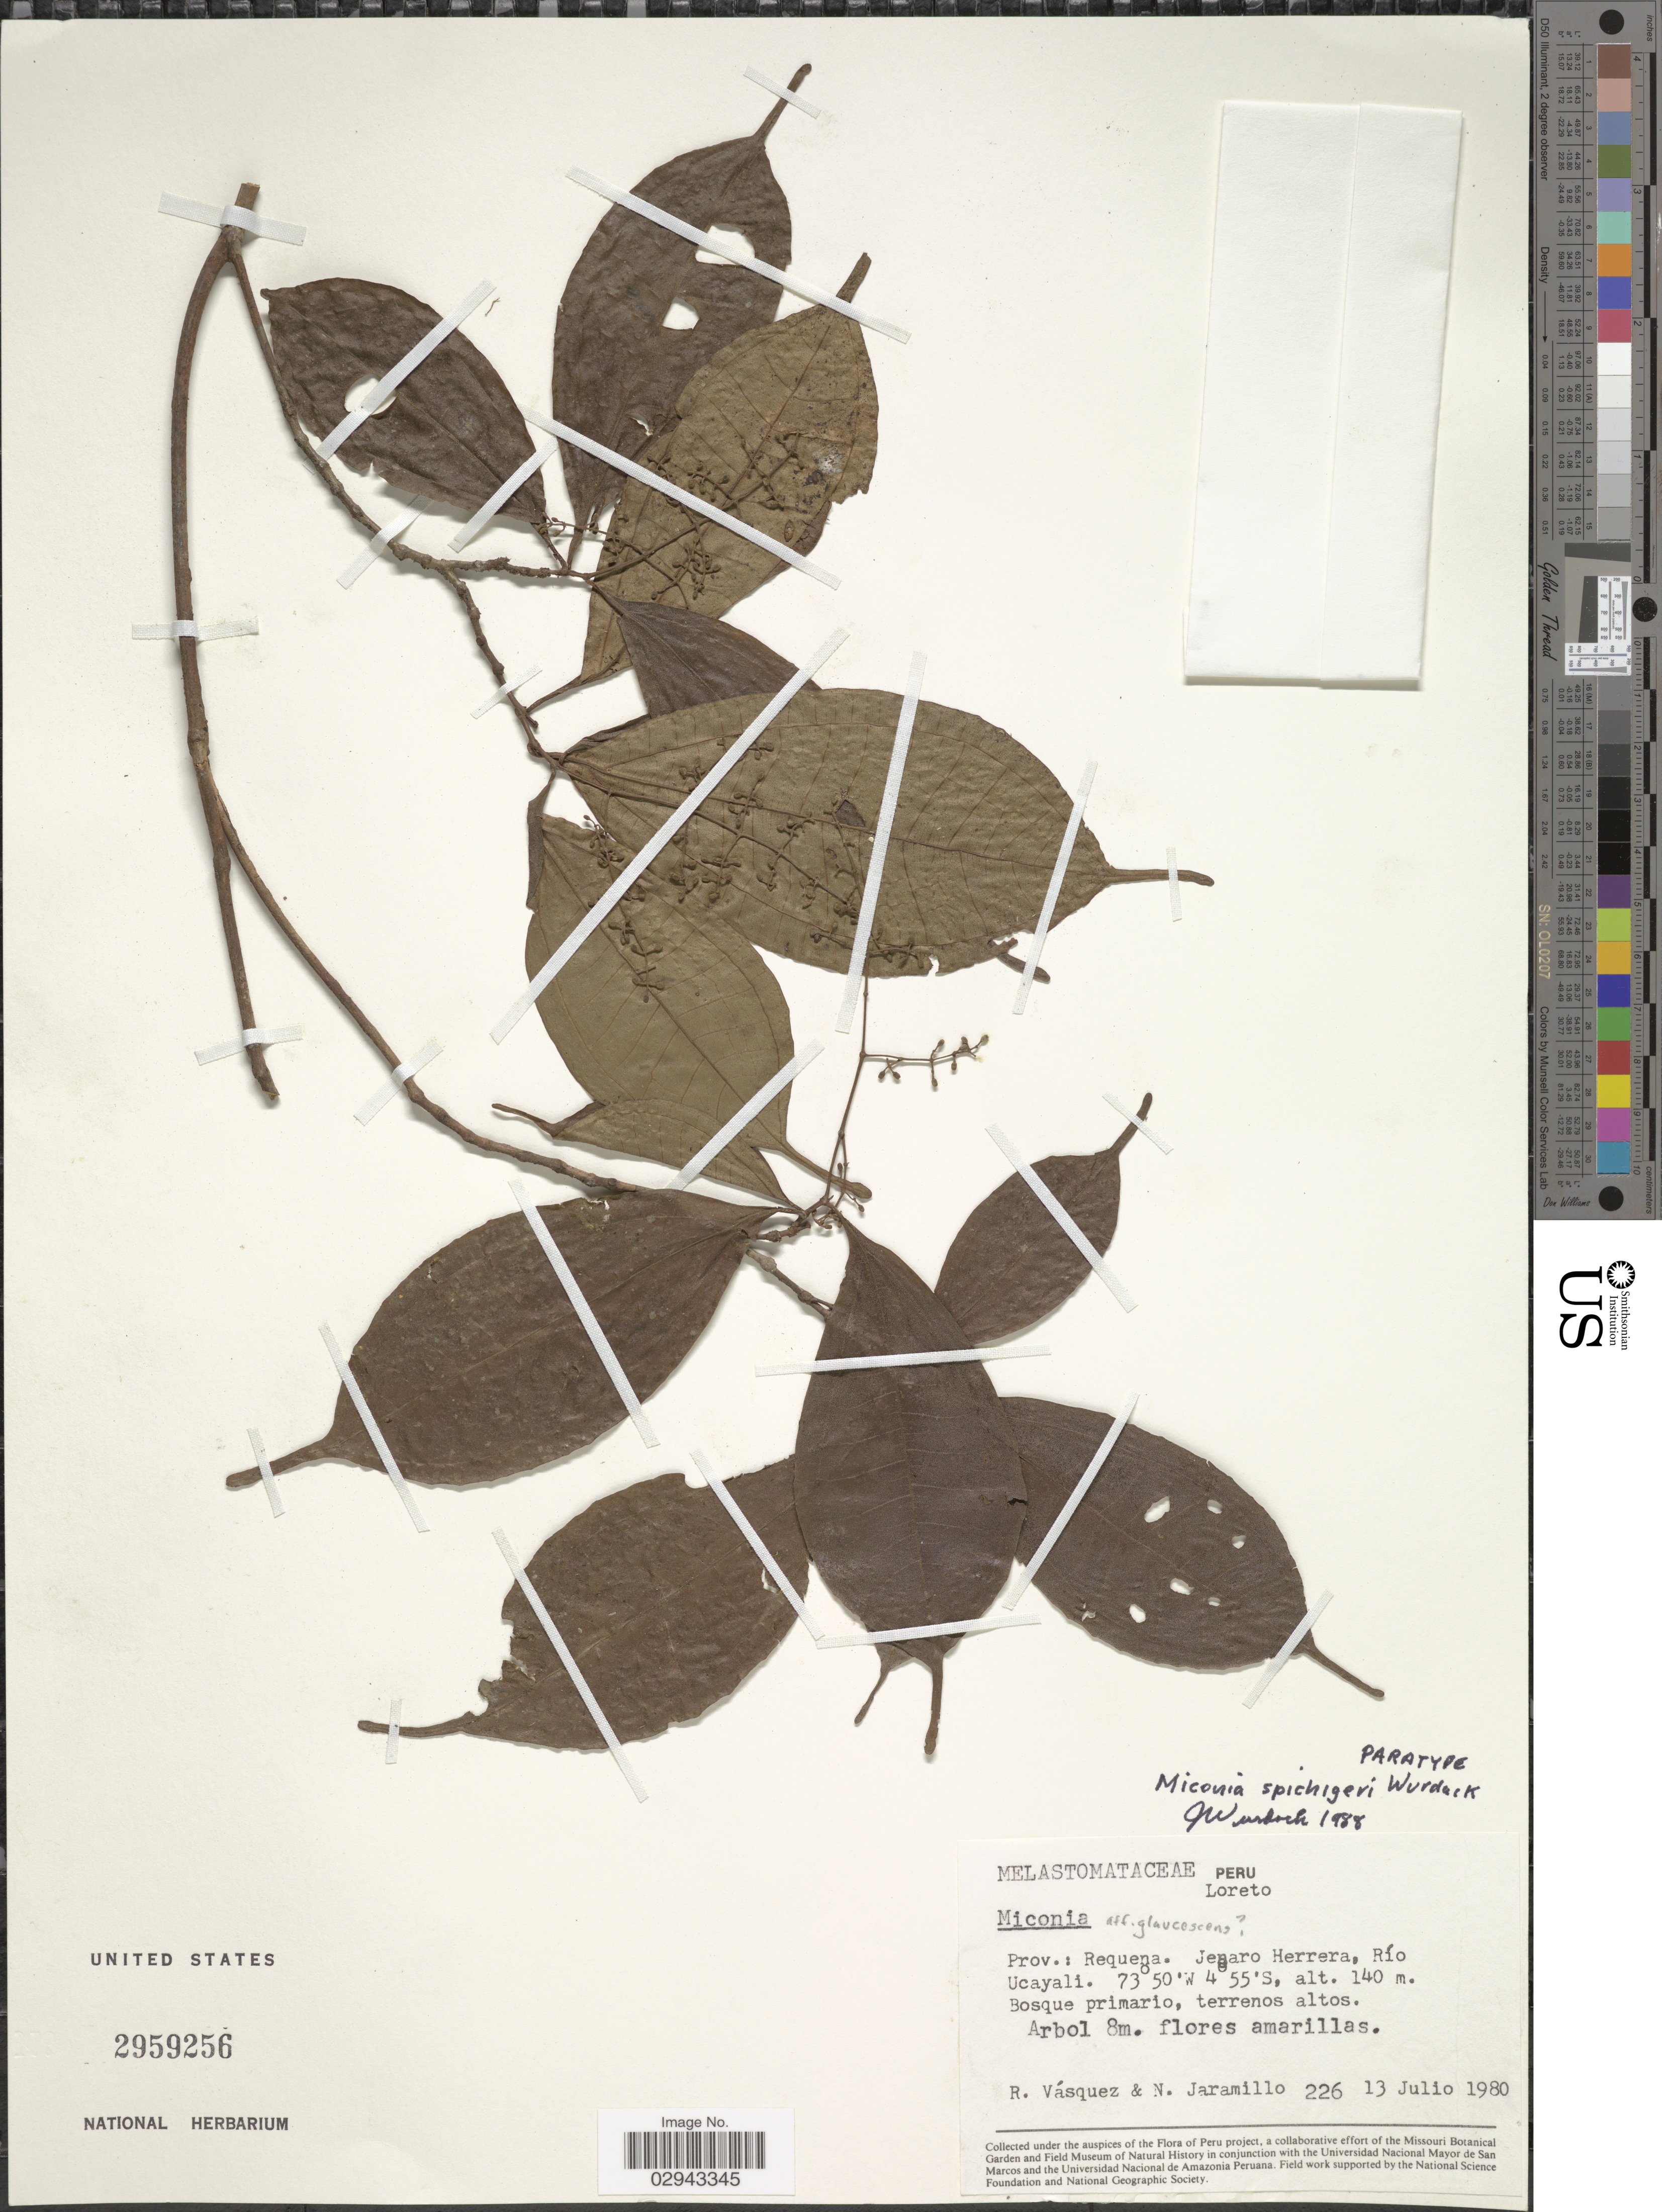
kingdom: Plantae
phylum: Tracheophyta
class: Magnoliopsida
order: Myrtales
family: Melastomataceae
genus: Miconia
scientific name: Miconia spichigeri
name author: Wurdack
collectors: R. Vásquez & N. Jaramillo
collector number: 226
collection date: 1980-07-13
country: Peru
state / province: Loreto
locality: Prov.: Requena. Jenaro Herrera, Río Ucayali.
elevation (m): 140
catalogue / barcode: US 2959256